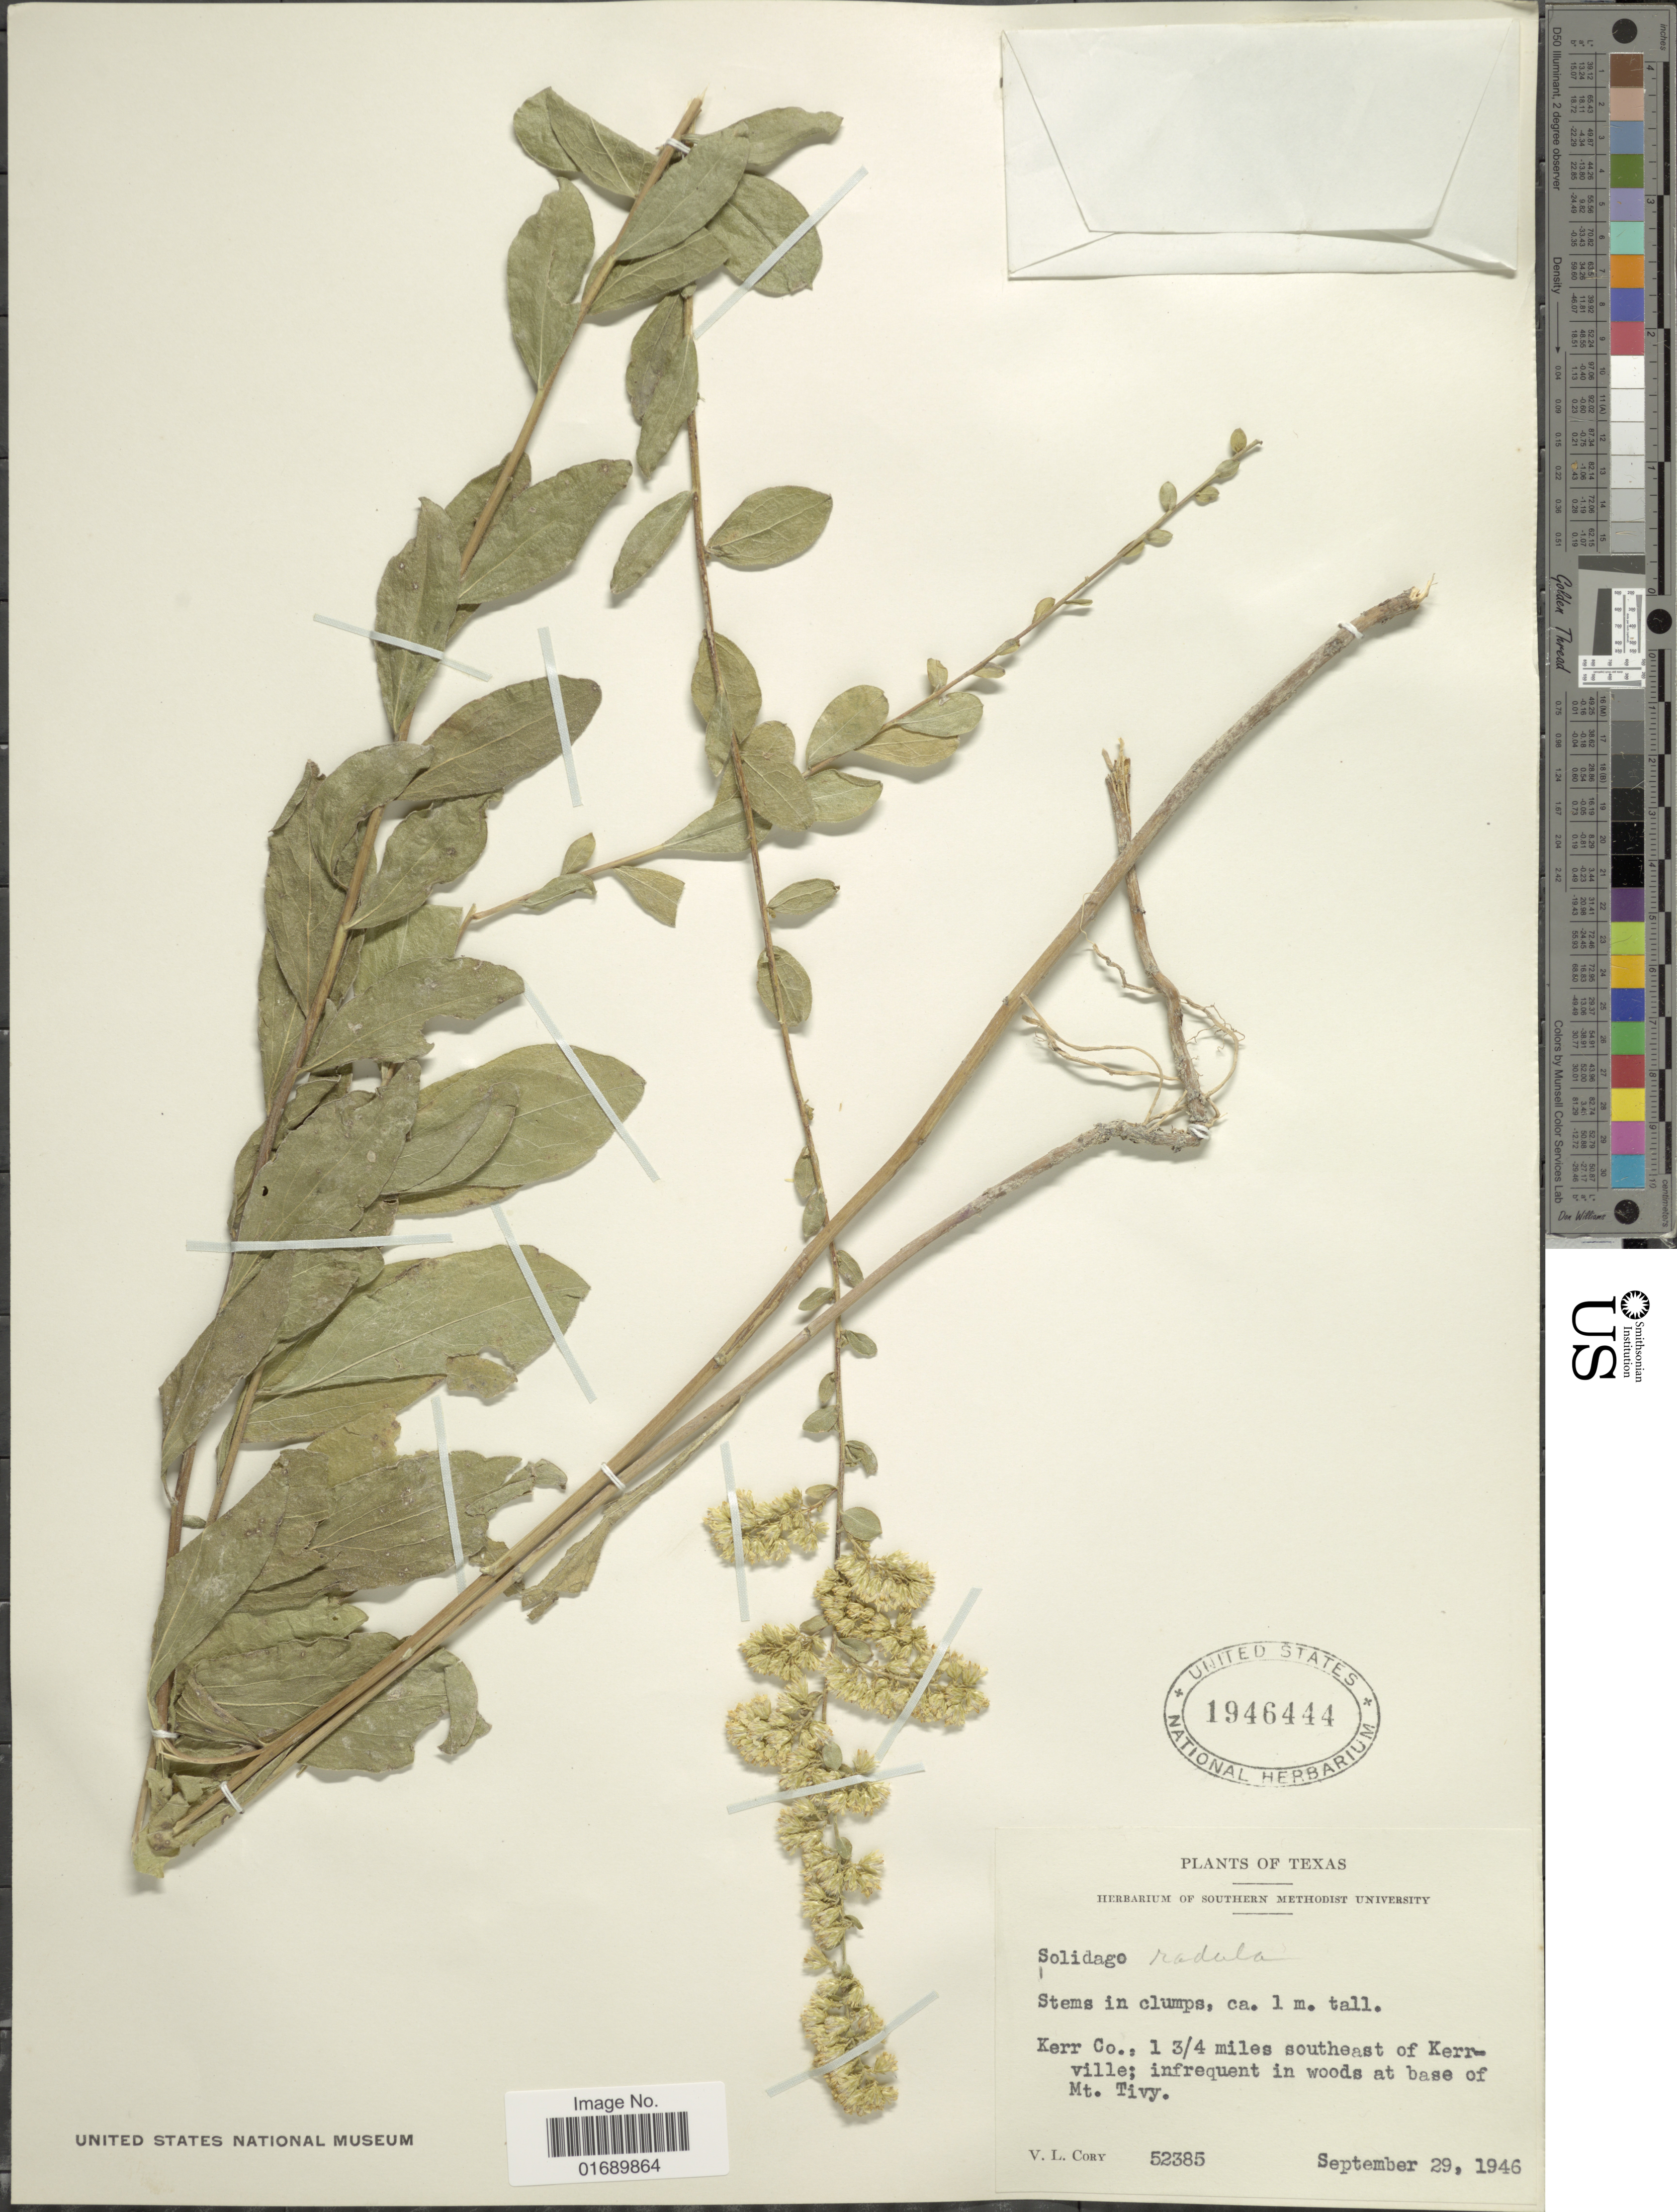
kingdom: Plantae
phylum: Tracheophyta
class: Magnoliopsida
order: Asterales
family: Asteraceae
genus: Solidago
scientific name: Solidago radula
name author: Nutt.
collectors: V. Cory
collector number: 52385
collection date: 1946-09-29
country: United States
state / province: Texas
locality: Kerr Co., 1 3/4 miles southeast of Kerrville; infrequent in woods at base of Mt Tivy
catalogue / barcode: US 1946444